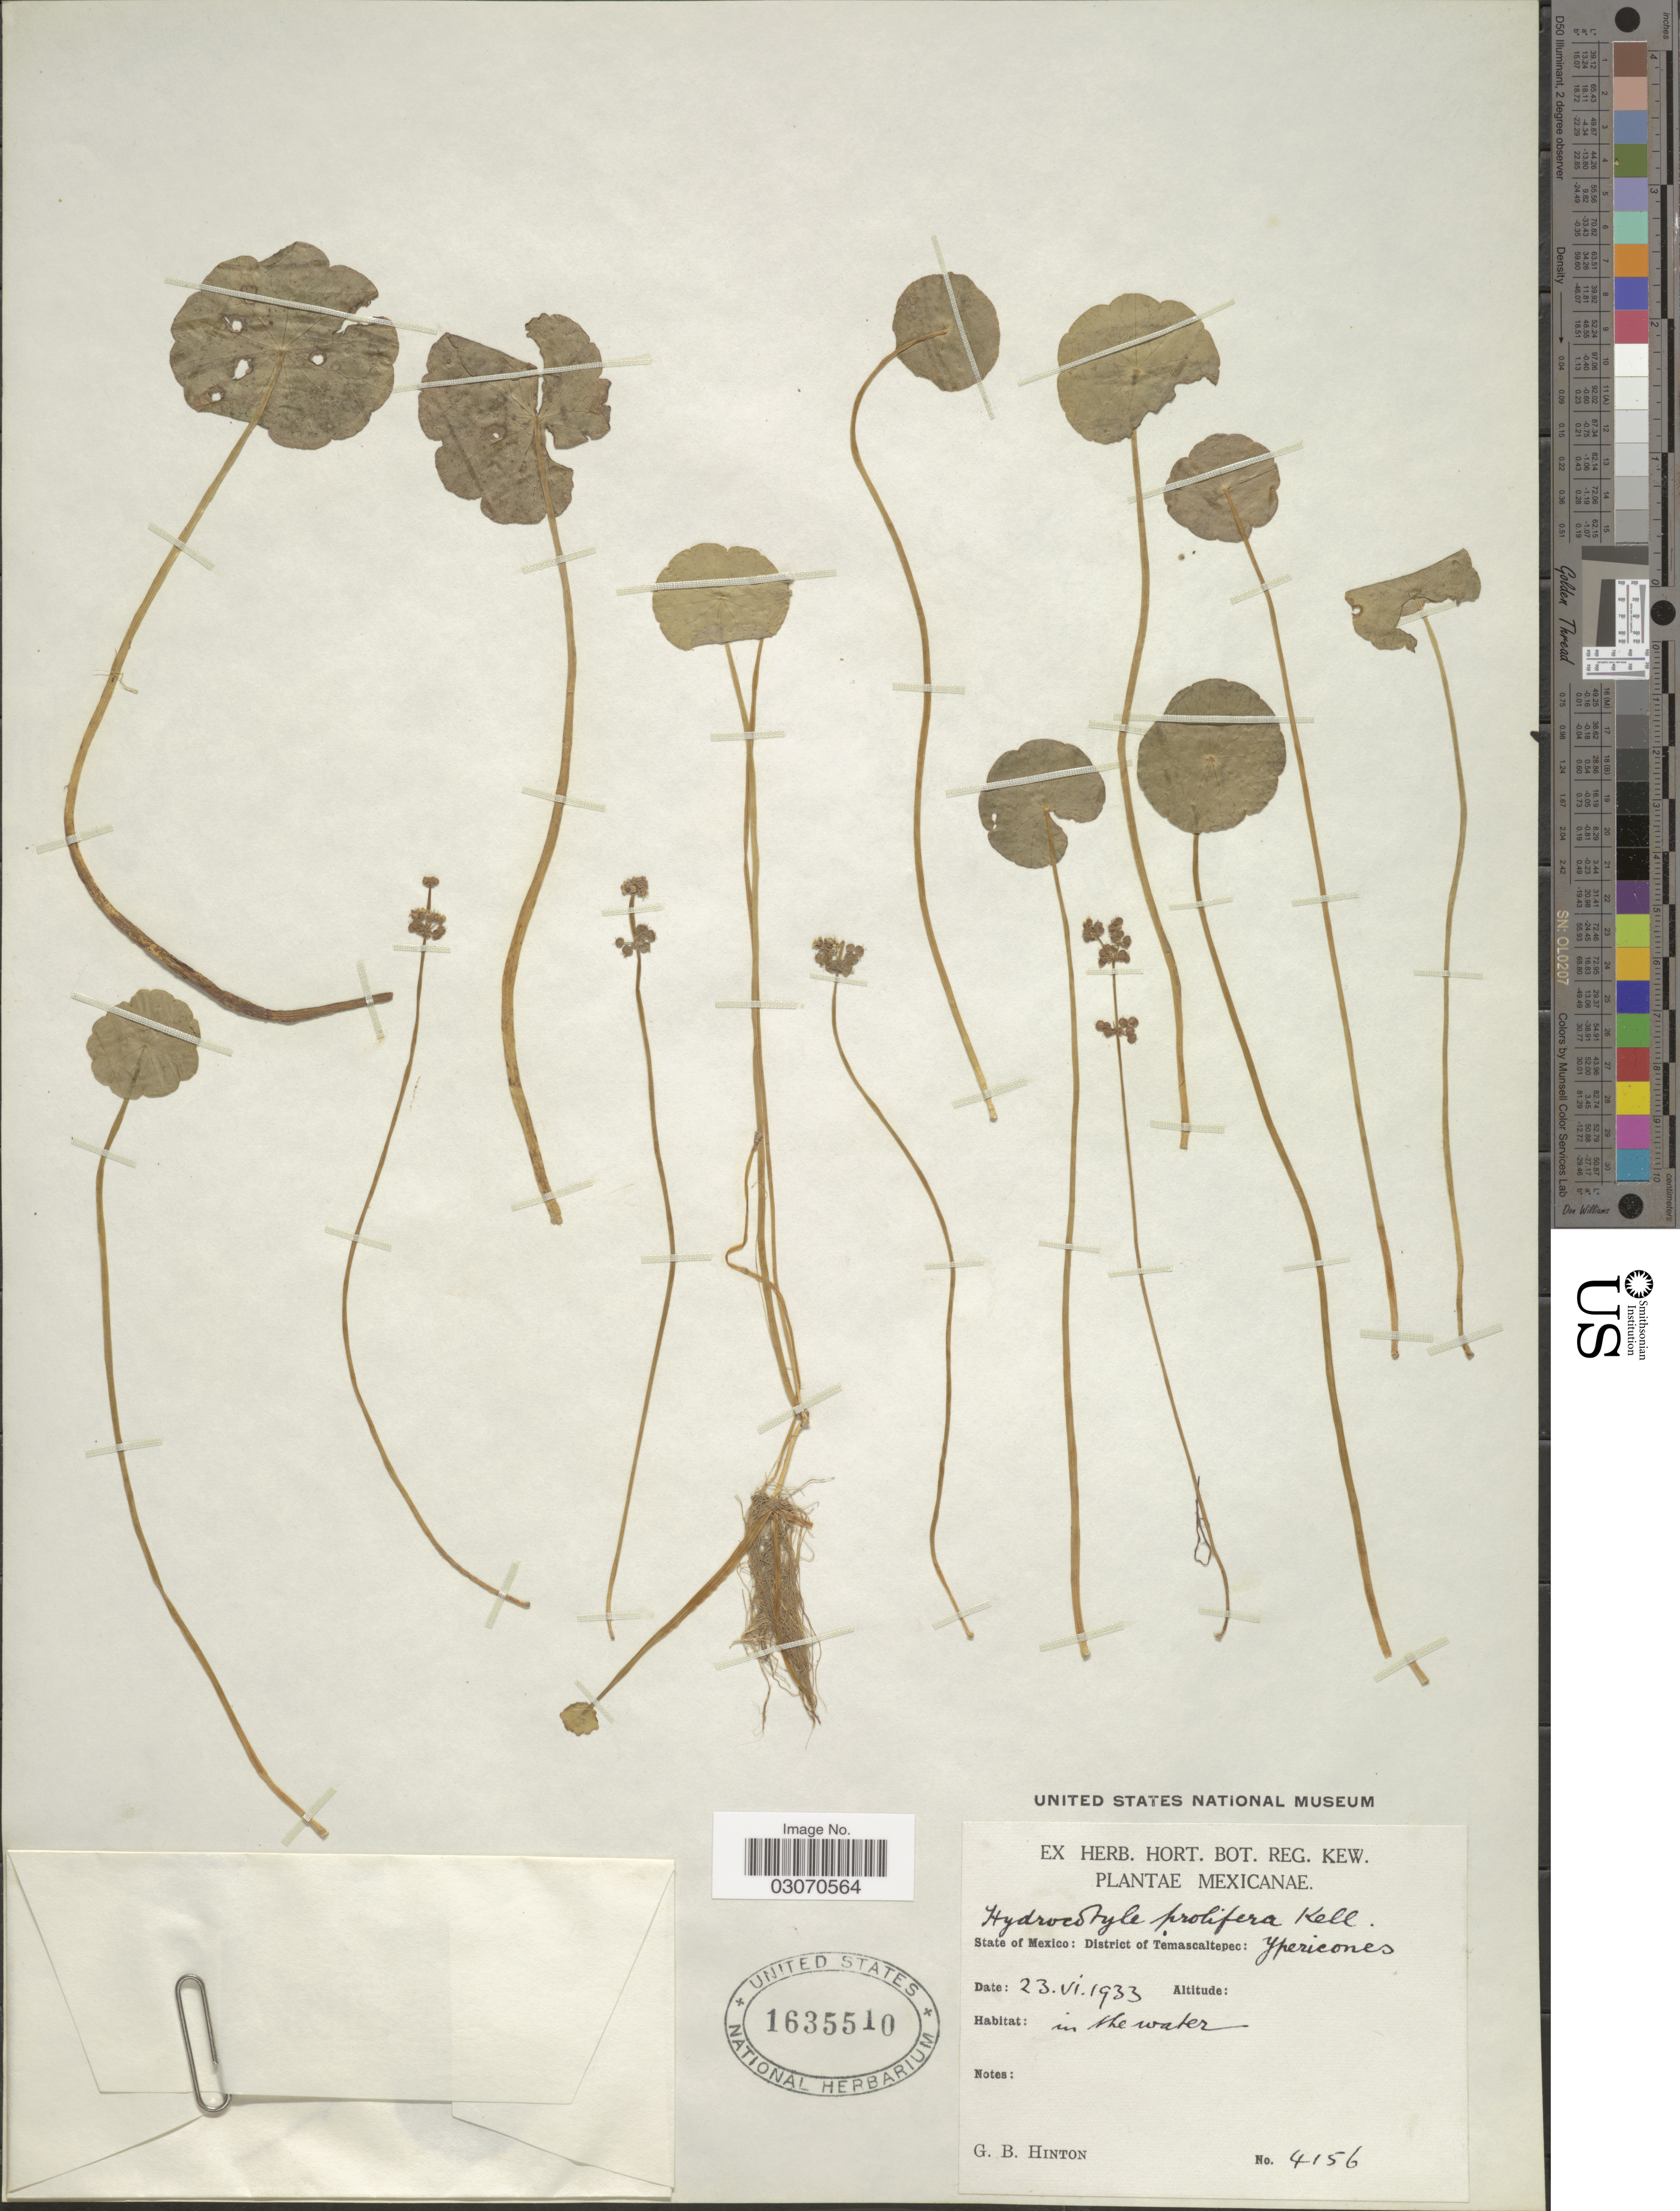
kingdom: Plantae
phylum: Tracheophyta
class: Magnoliopsida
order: Apiales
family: Araliaceae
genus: Hydrocotyle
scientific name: Hydrocotyle verticillata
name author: Thunb.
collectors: G. B. Hinton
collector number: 4156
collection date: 1933-06-23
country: Mexico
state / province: México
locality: District of Temascaltepec: Ypericones.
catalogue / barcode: US 1635510